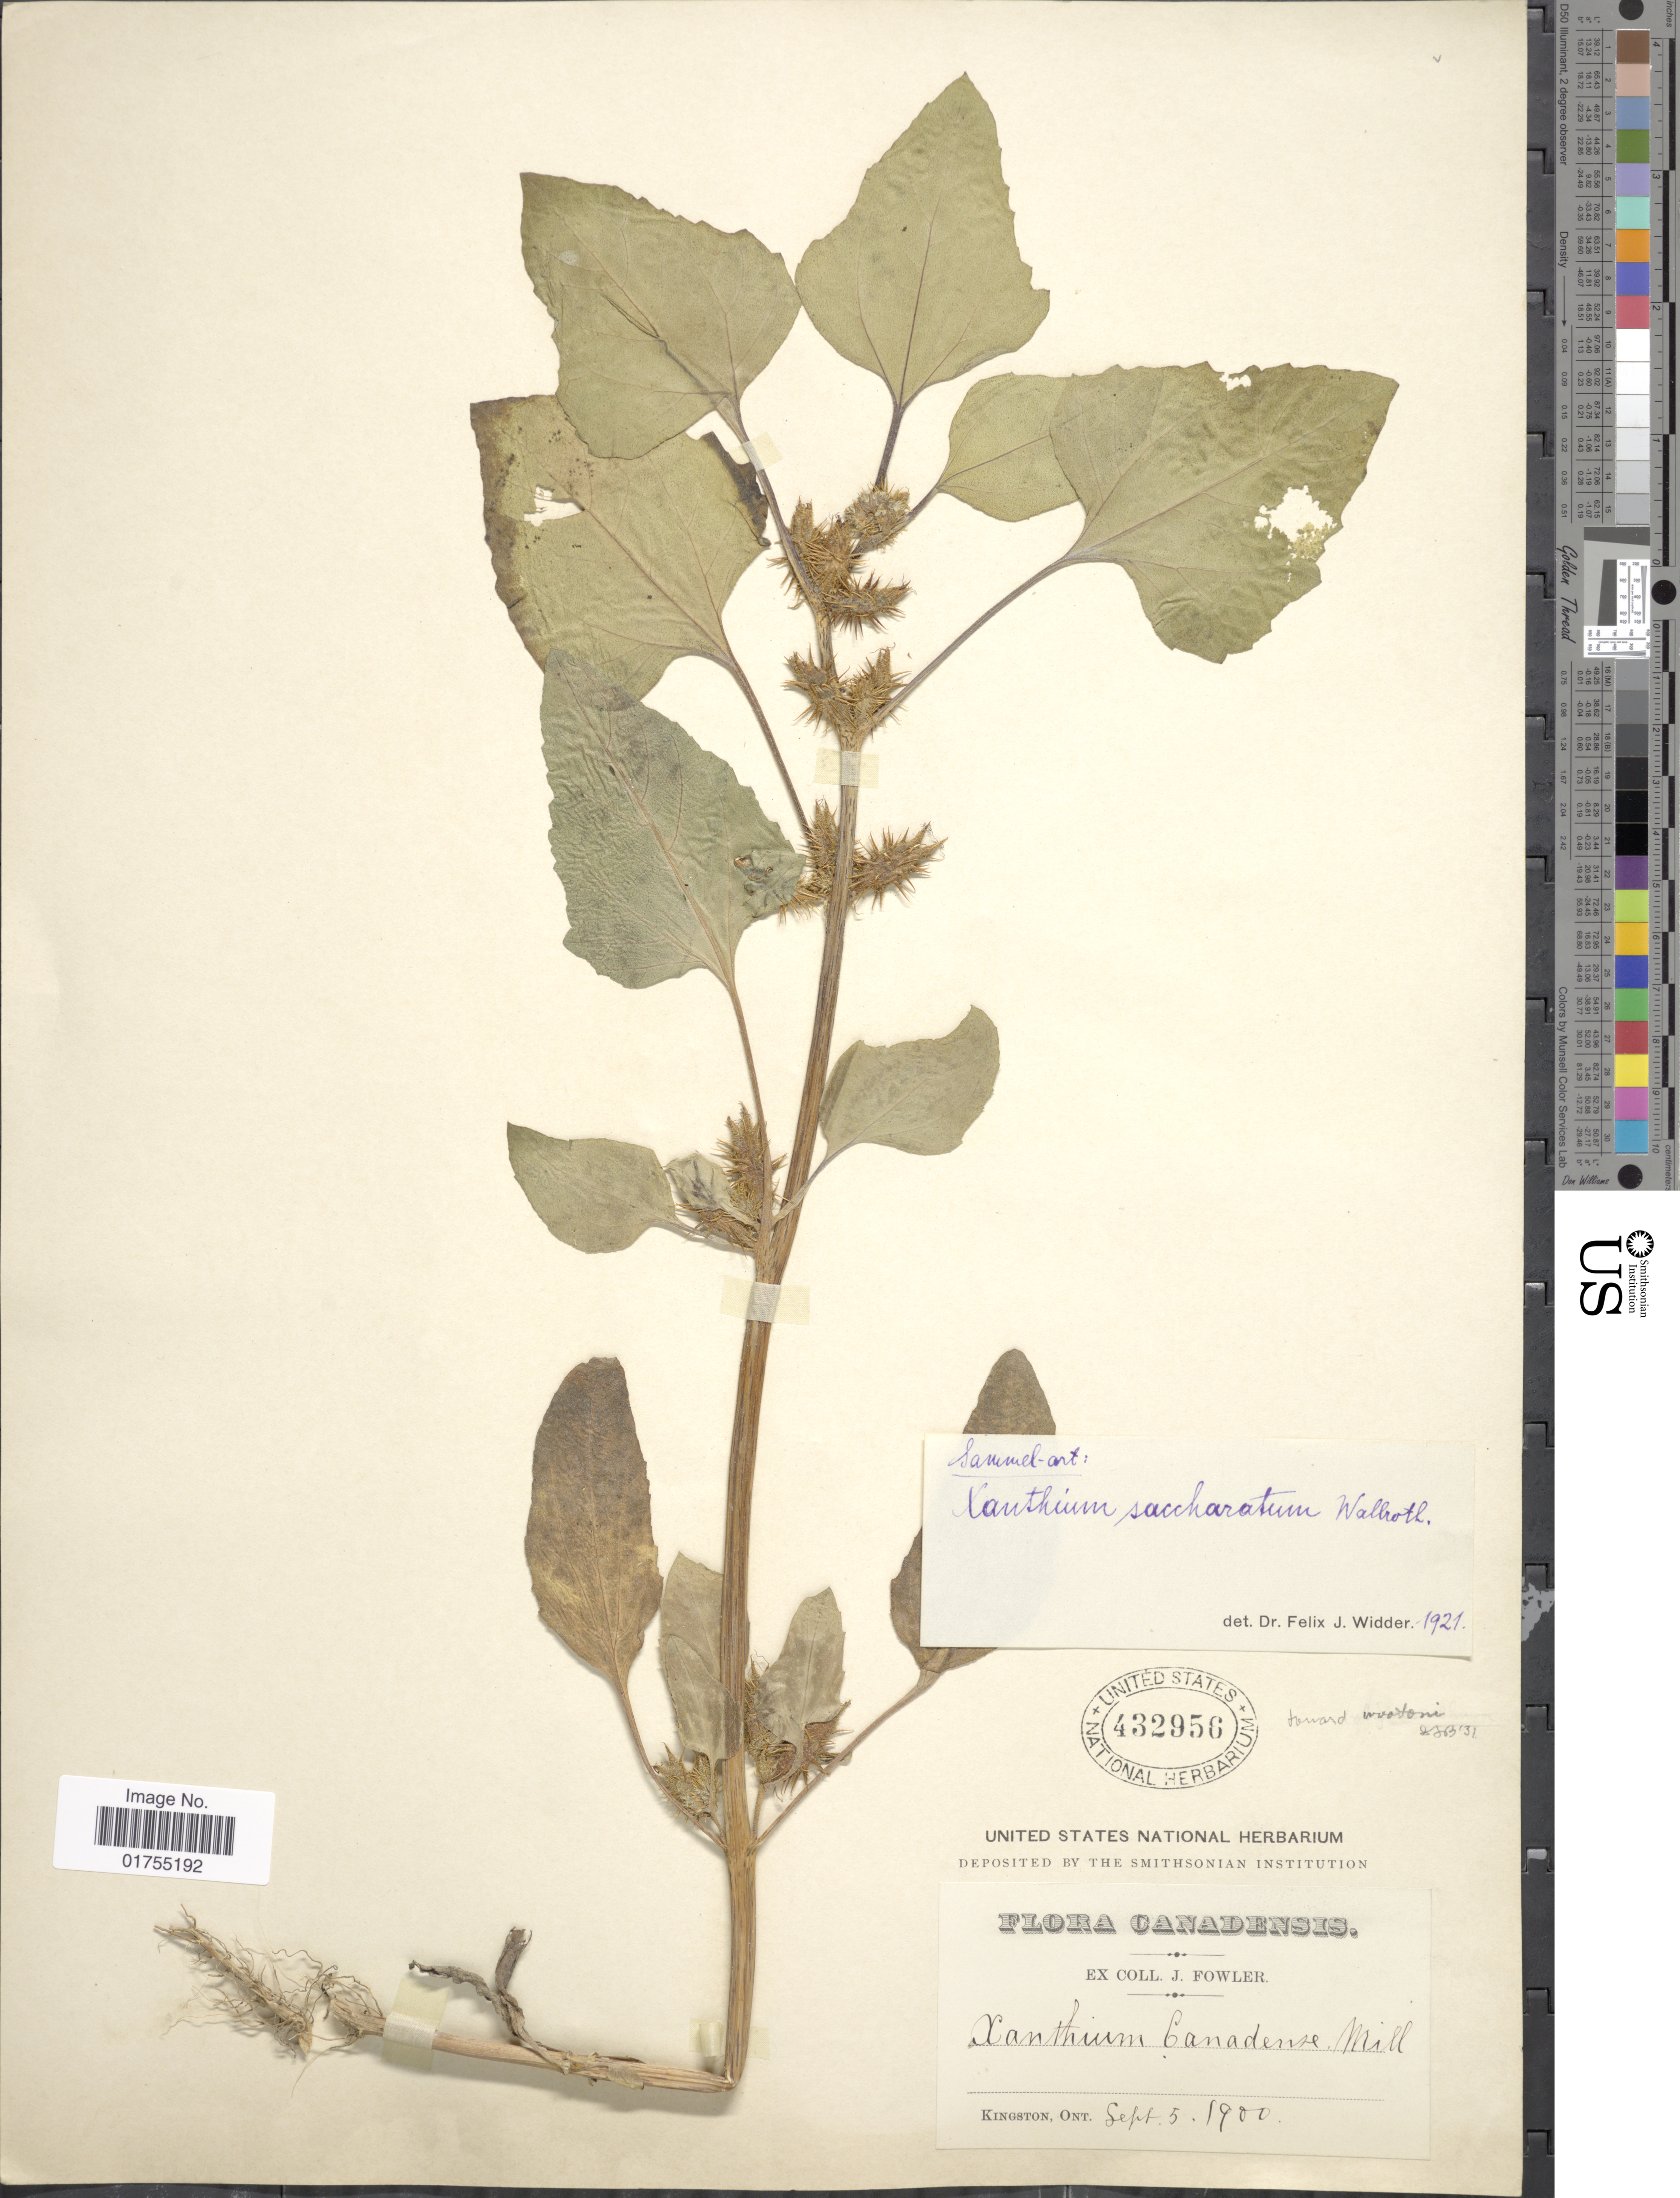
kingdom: Plantae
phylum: Tracheophyta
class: Magnoliopsida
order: Asterales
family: Asteraceae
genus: Xanthium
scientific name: Xanthium strumarium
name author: L.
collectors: J. P. Fowler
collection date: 1900-09-05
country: Canada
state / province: Ontario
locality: Kingston, Ont.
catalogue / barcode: US 432956